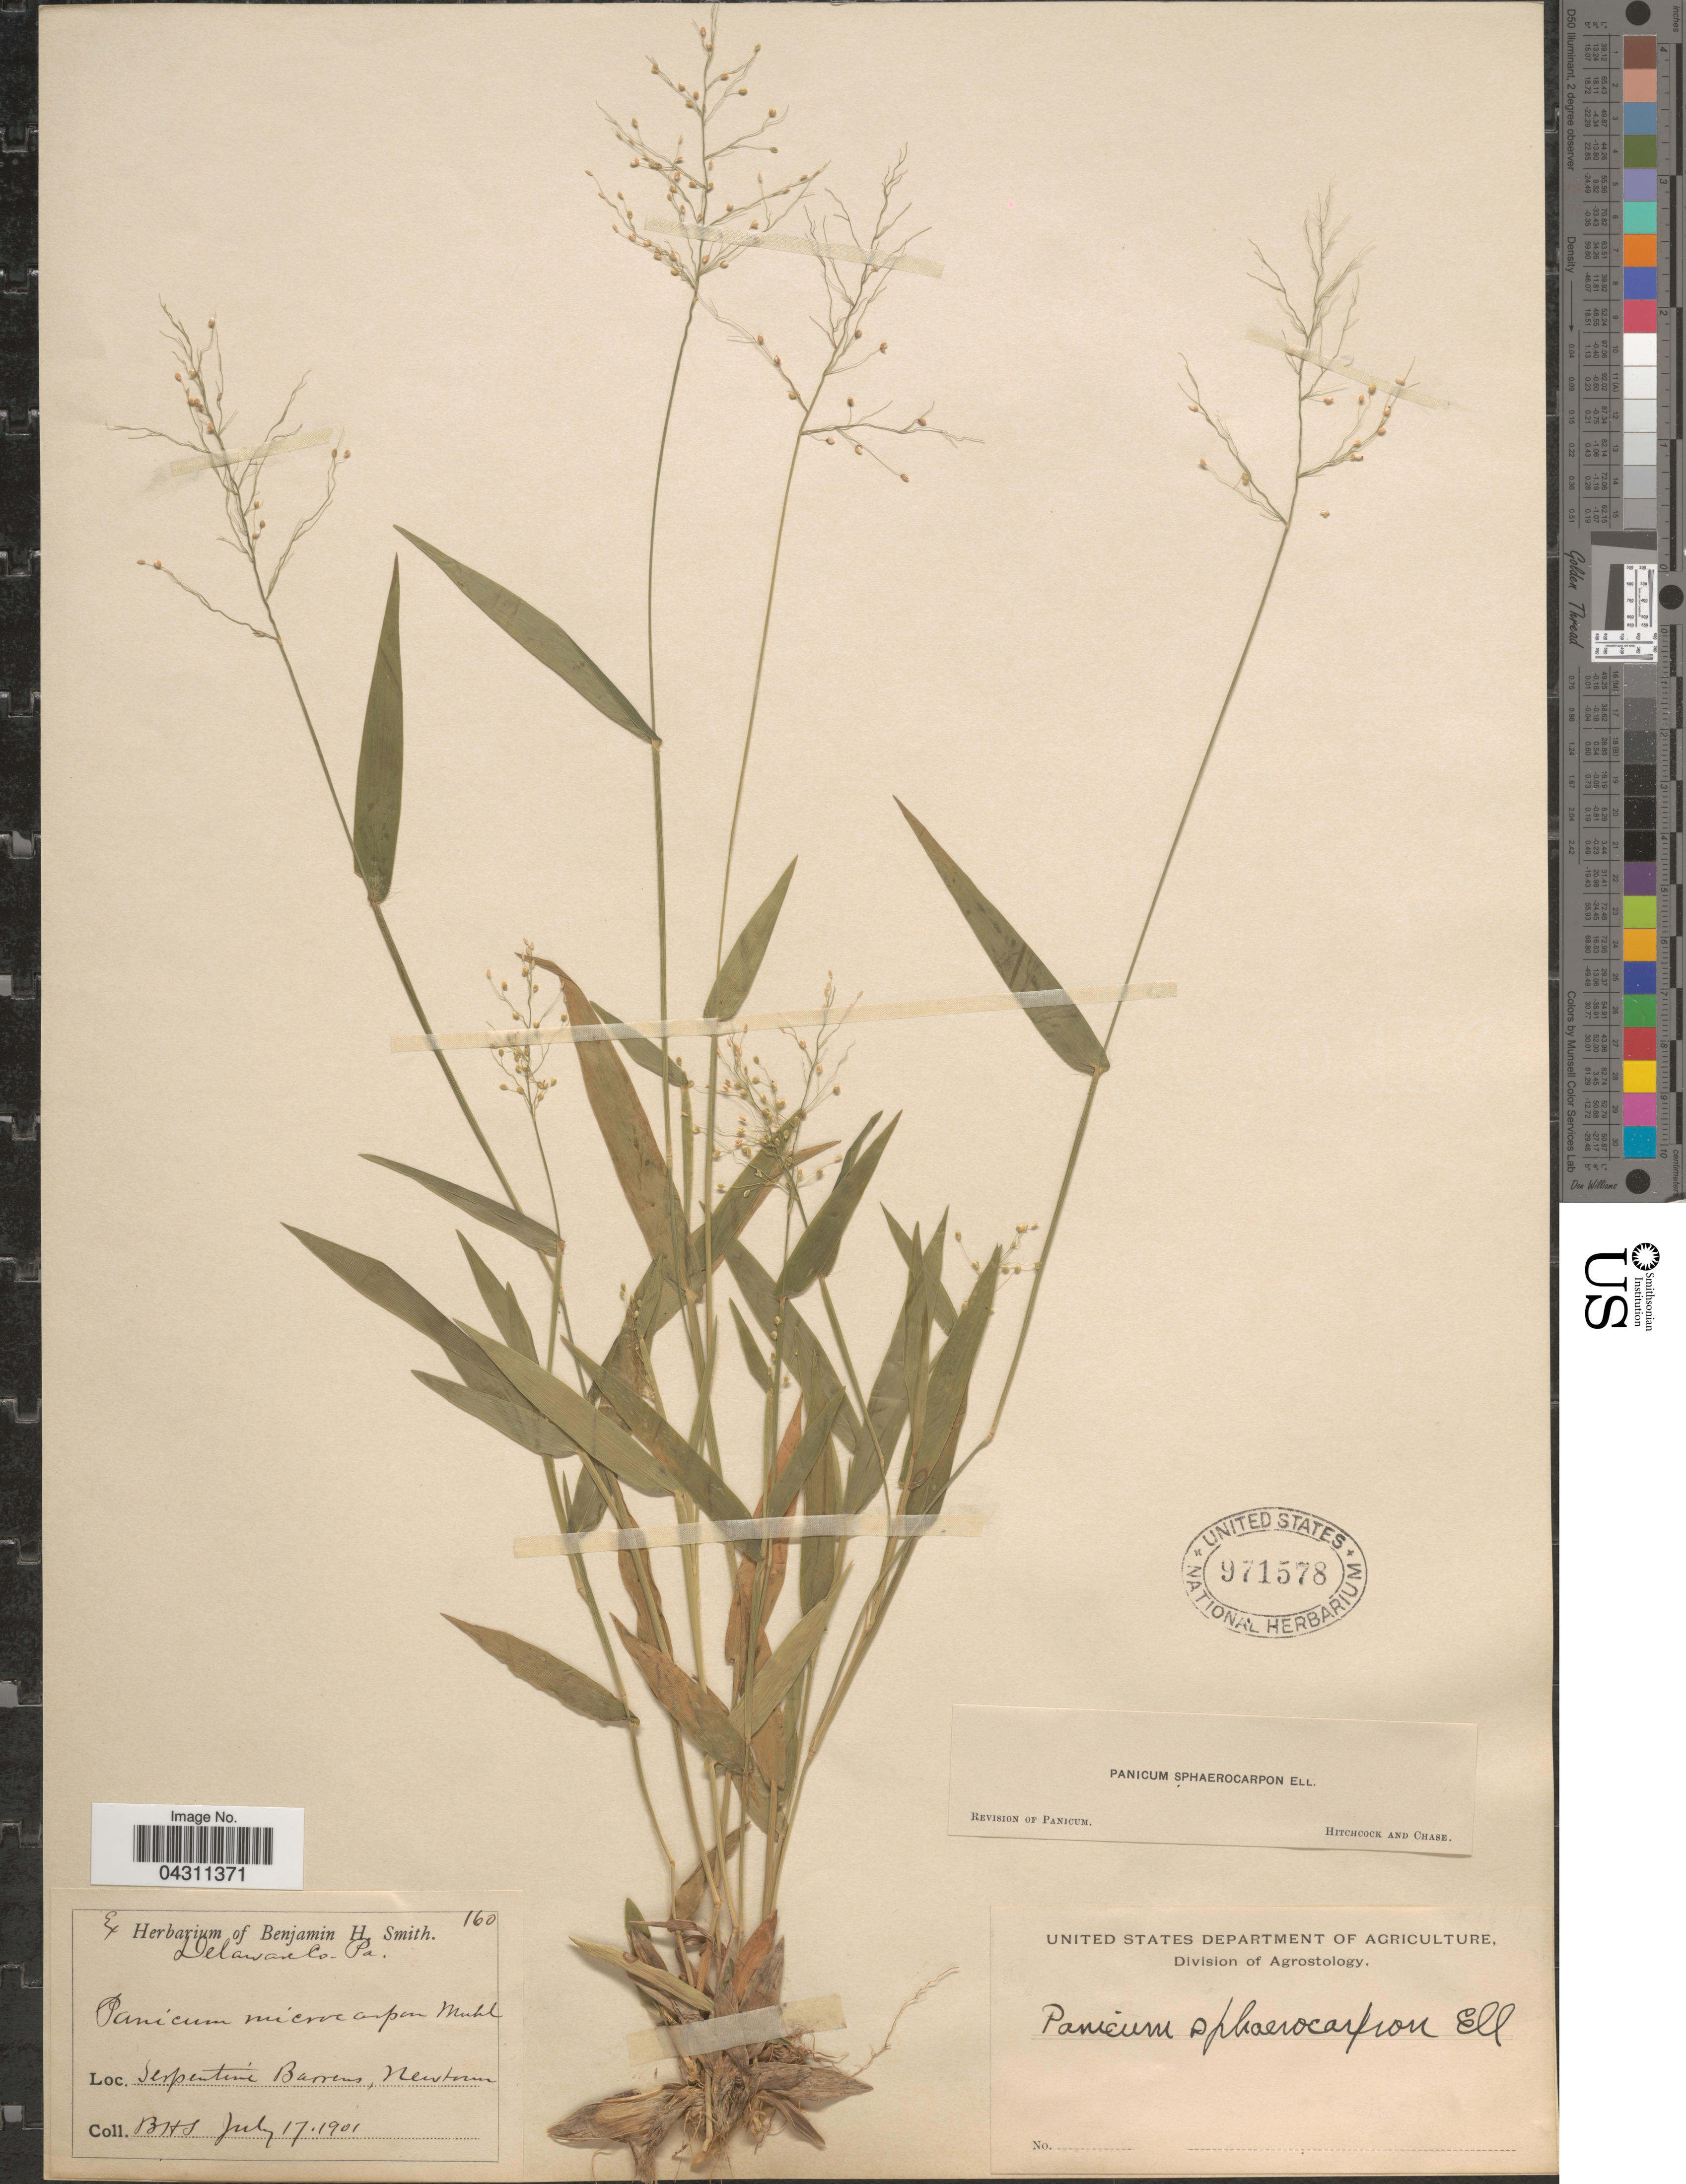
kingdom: Plantae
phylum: Tracheophyta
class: Liliopsida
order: Poales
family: Poaceae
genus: Dichanthelium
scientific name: Dichanthelium sphaerocarpon var. sphaerocarpon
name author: (Elliott) Gould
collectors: B. H. Smith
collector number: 160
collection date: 1901-07-17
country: United States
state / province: Pennsylvania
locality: Delaware Co. Serpentine Barrens, Newtown.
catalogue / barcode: US 971578